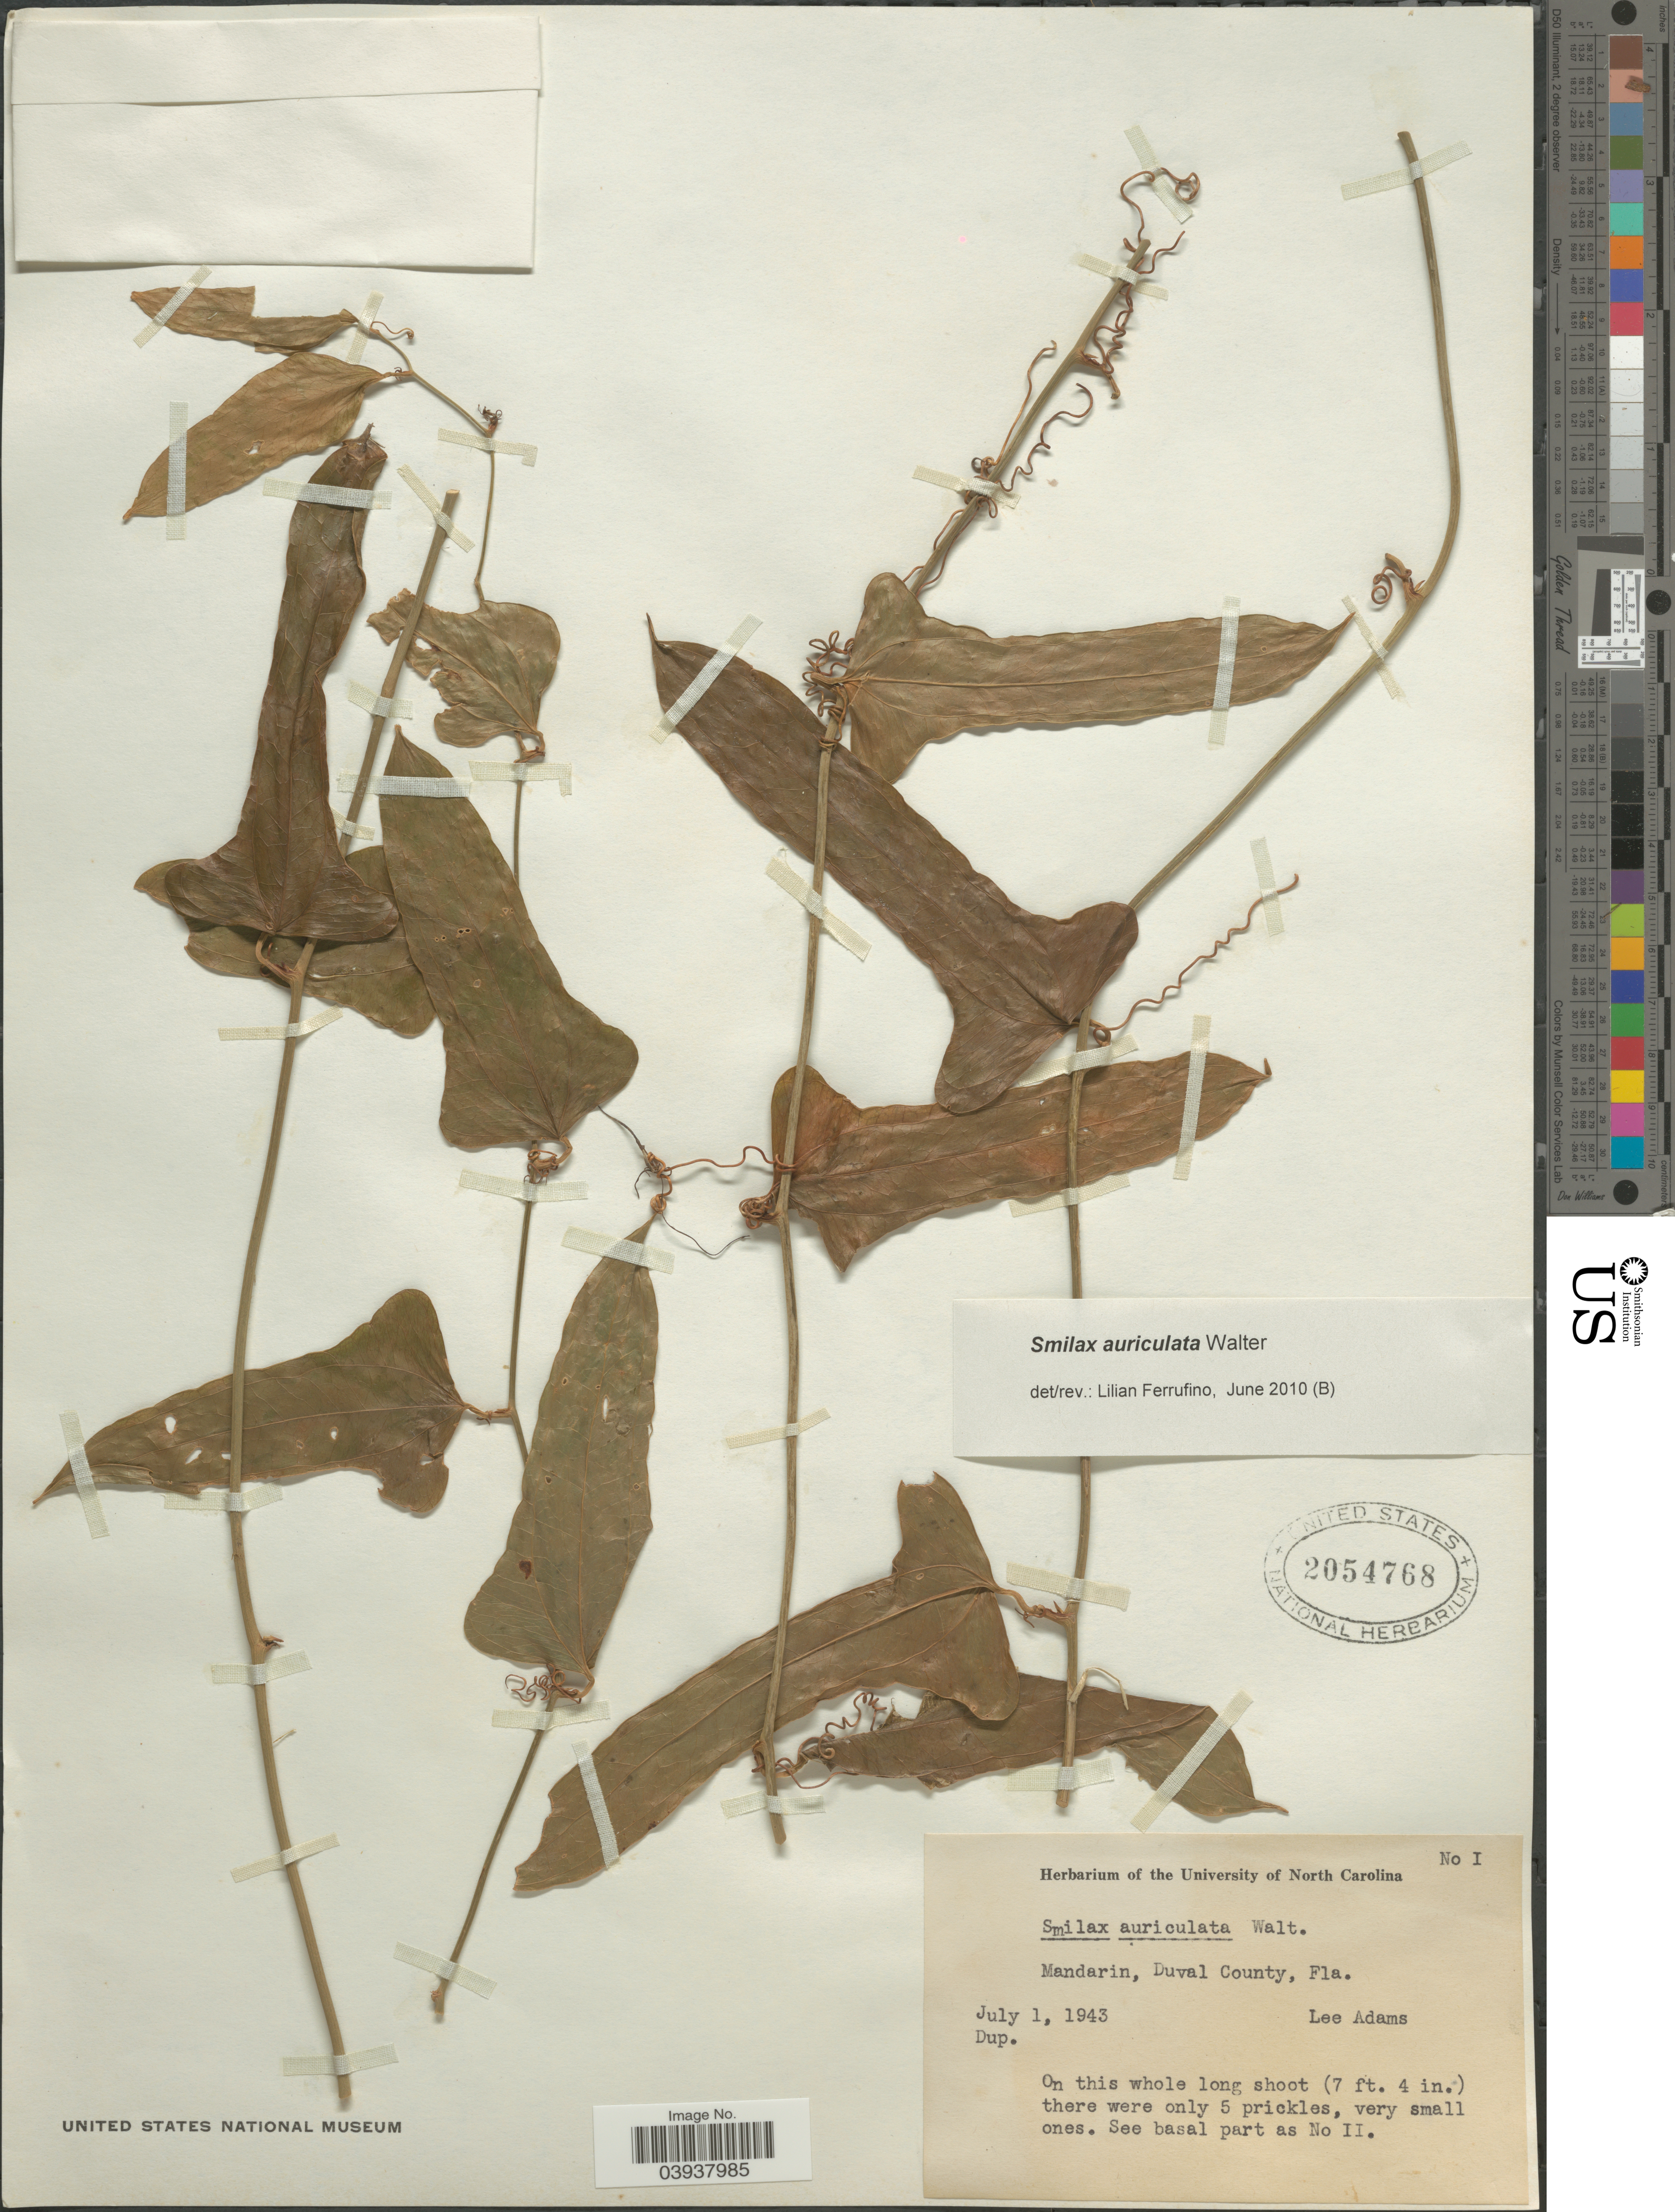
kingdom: Plantae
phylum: Tracheophyta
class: Liliopsida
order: Liliales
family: Smilacaceae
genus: Smilax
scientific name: Smilax auriculata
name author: Walter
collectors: L. G. Adams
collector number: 1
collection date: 1943-07-01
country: United States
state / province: Florida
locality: Mandarin, Duval County.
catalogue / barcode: US 2054768